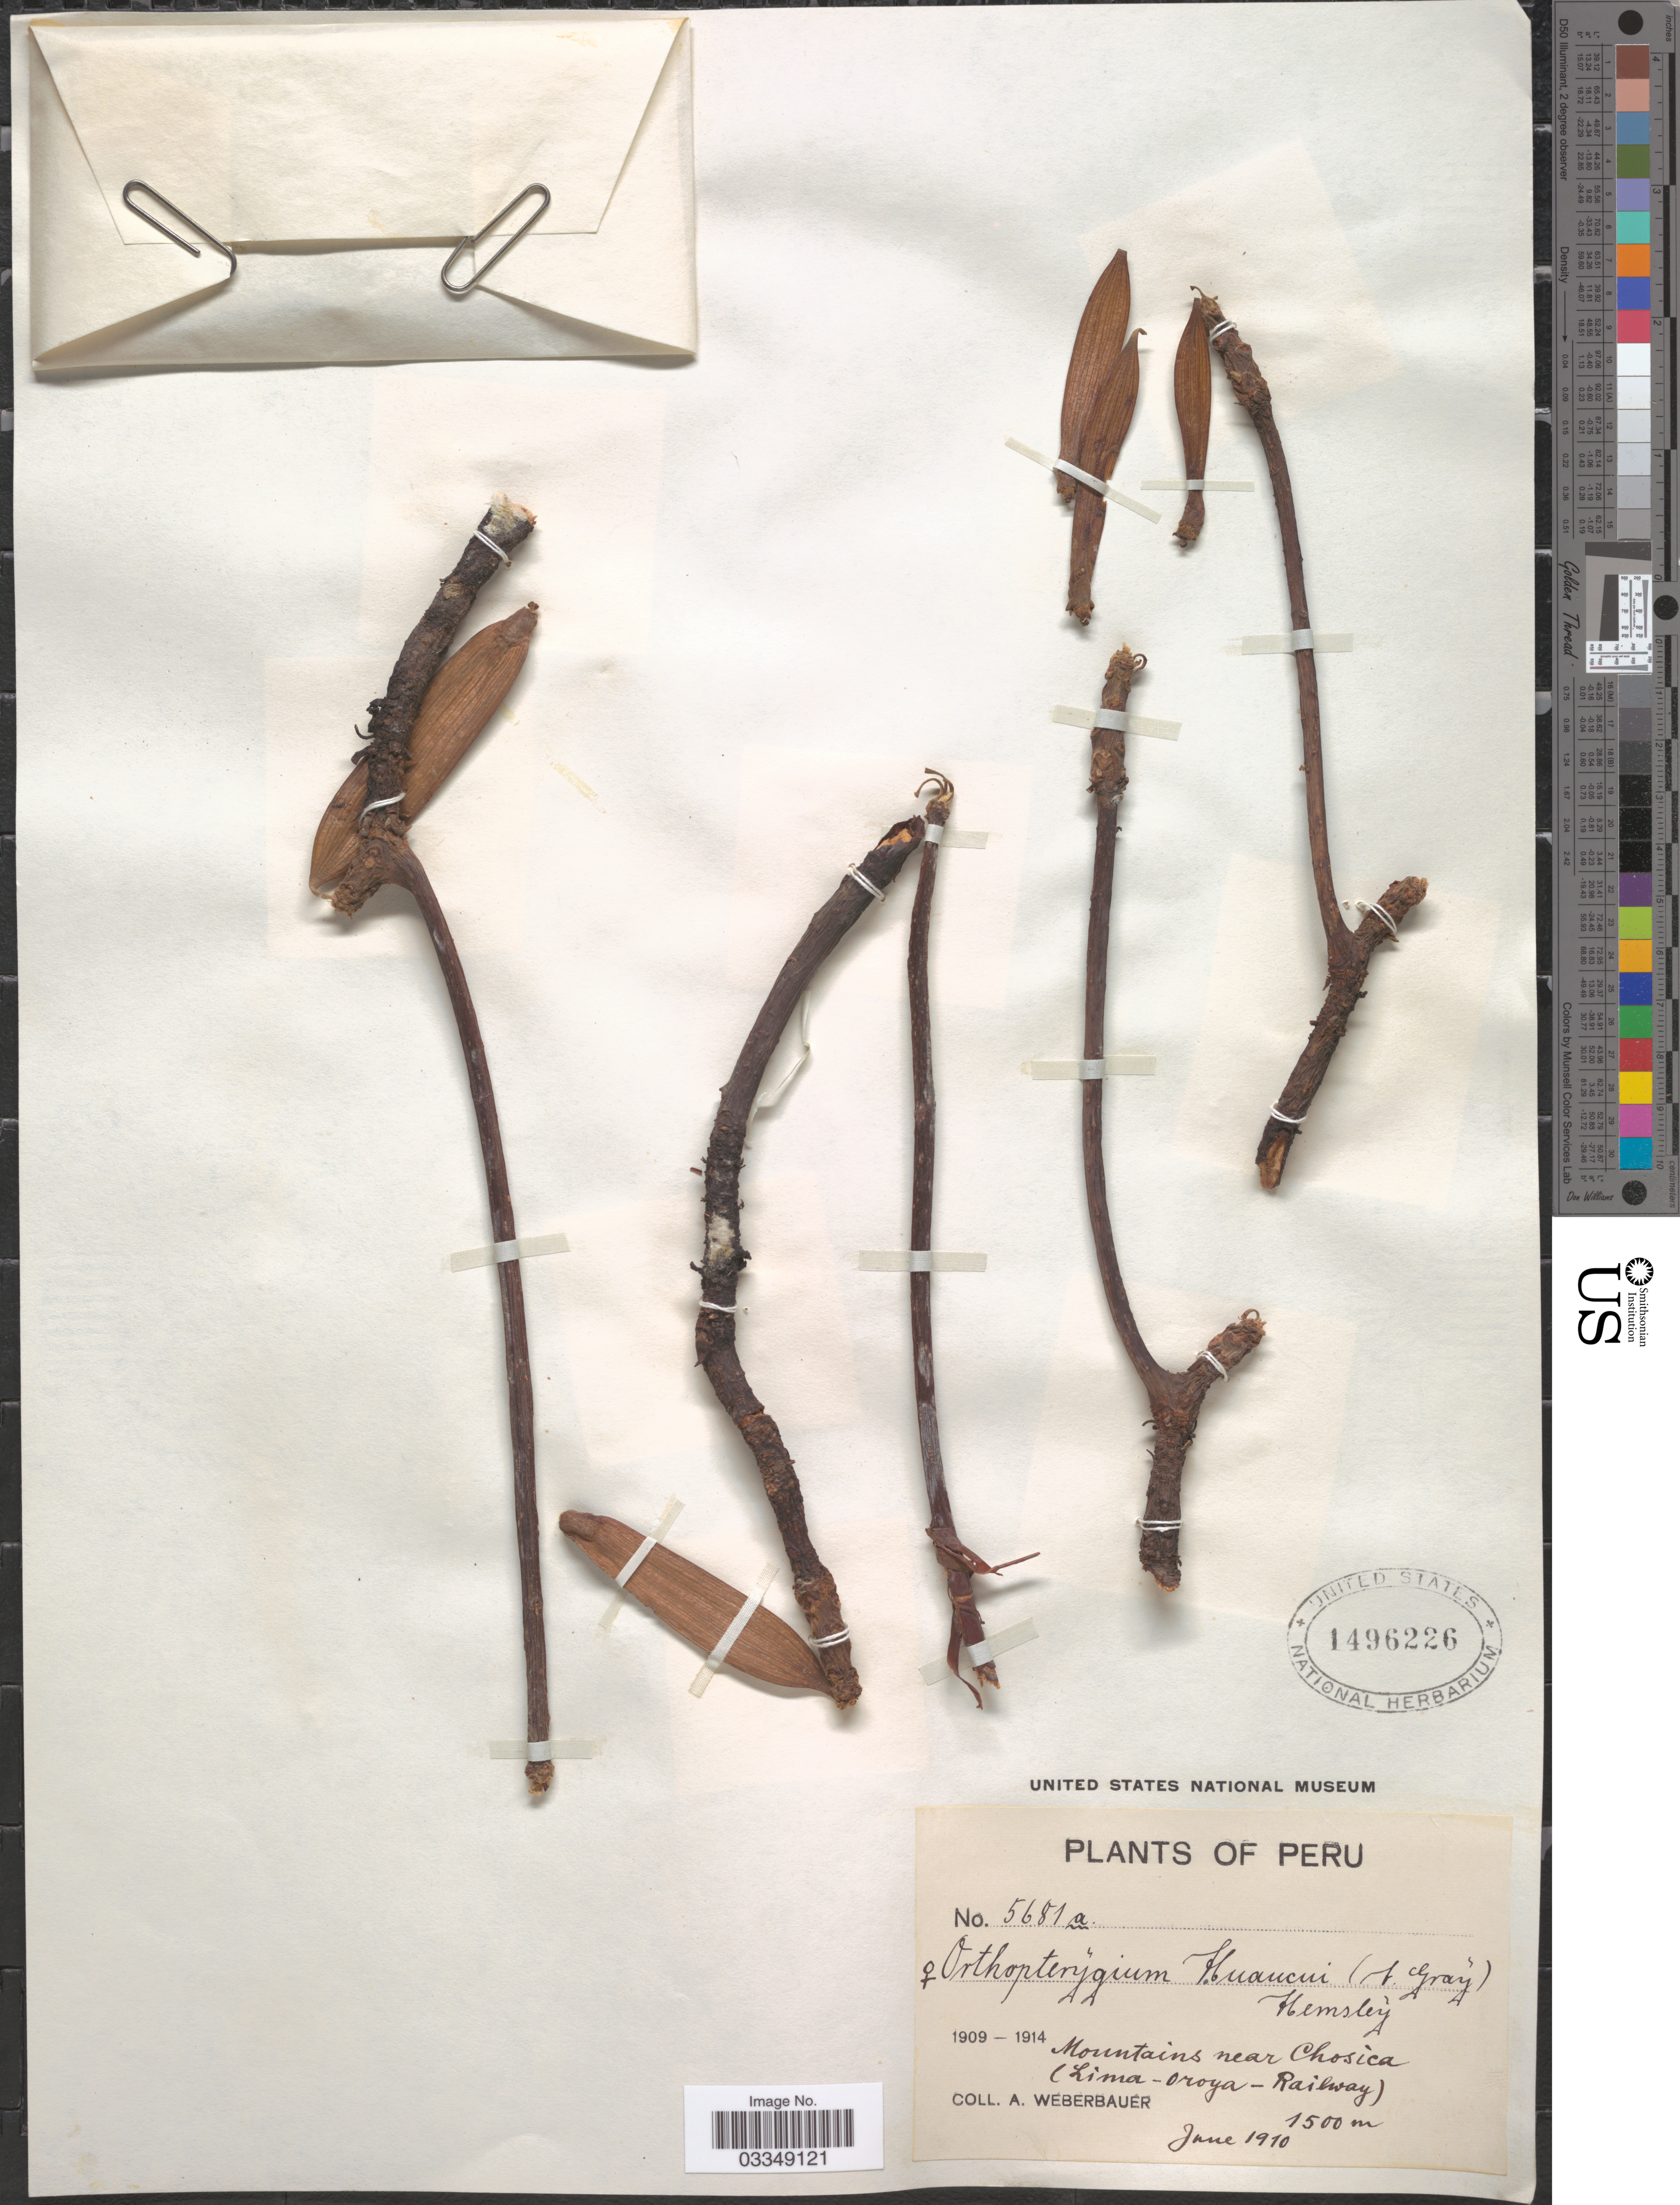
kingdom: Plantae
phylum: Tracheophyta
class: Magnoliopsida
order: Sapindales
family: Anacardiaceae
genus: Orthopterygium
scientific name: Orthopterygium huaucui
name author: (A. Gray) Hemsl.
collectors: A. Weberbauer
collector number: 5681a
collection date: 1910-06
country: Peru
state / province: Lima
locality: Mountains near Chosica (Lima-Oroya-Railway).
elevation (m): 1500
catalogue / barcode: US 1496226